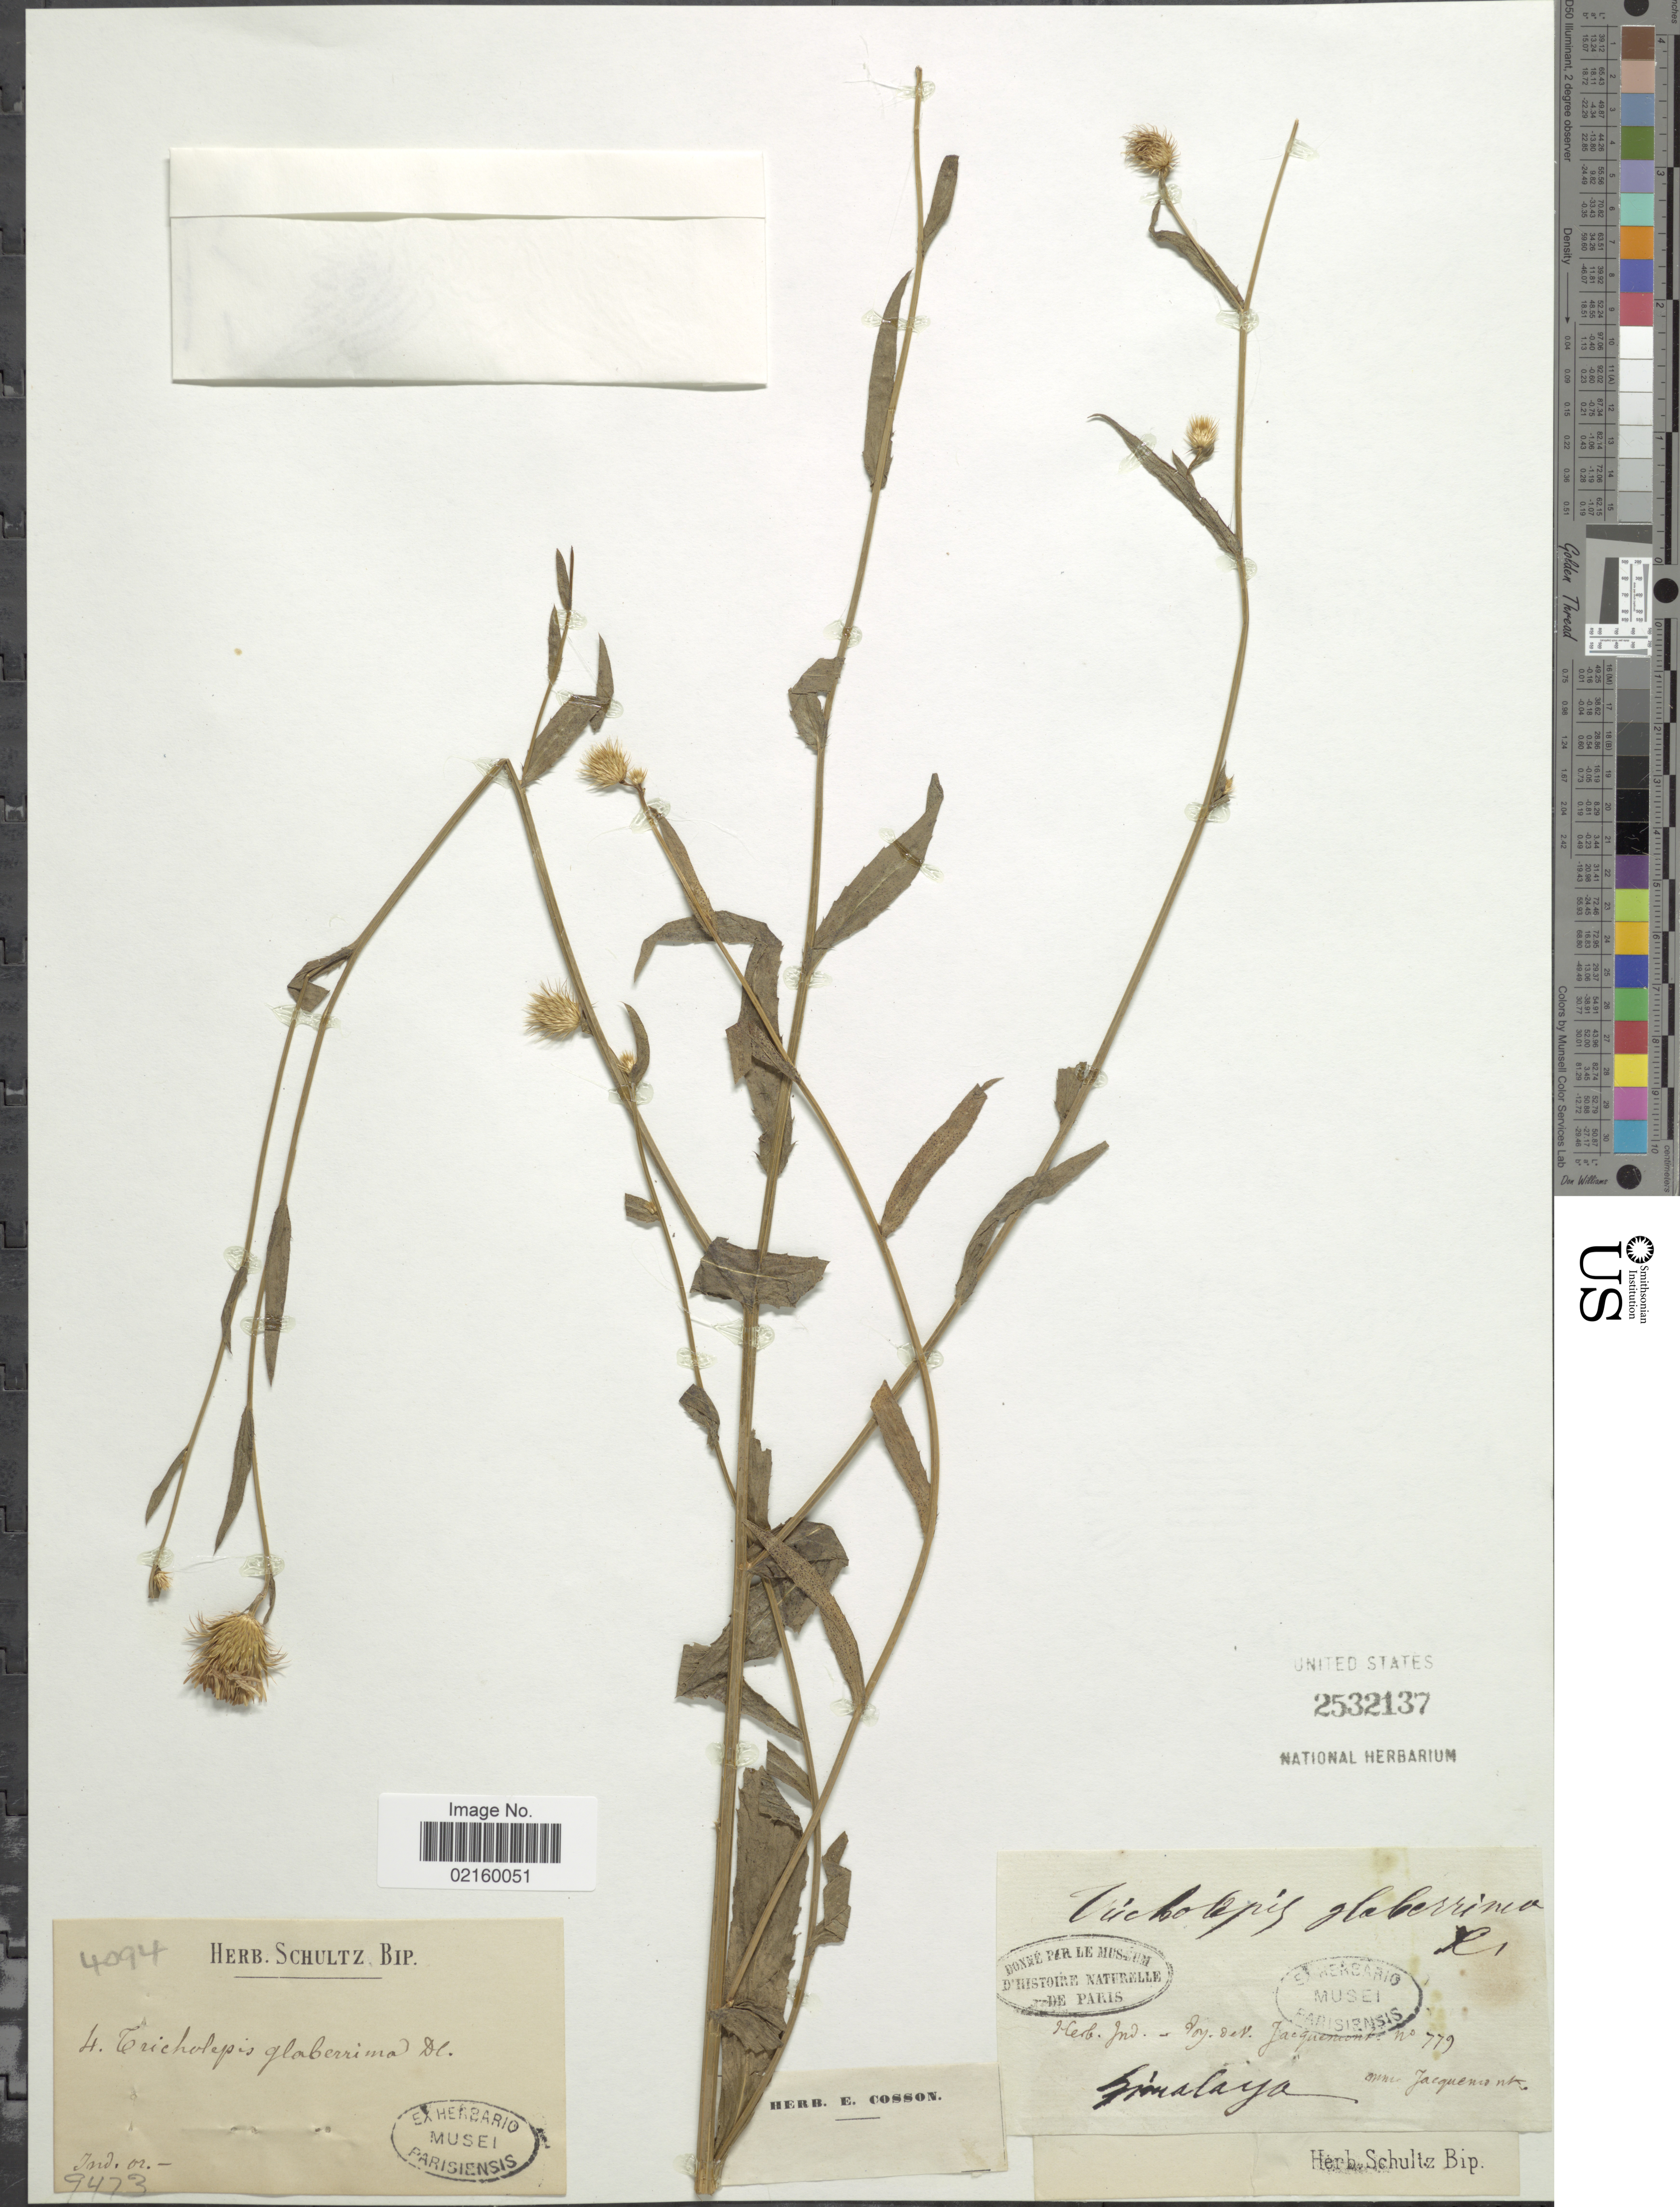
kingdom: Plantae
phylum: Tracheophyta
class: Magnoliopsida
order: Asterales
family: Asteraceae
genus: Tricholepis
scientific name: Tricholepis glaberrima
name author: DC.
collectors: V. Jacquemont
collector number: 779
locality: Himalaya, Ind. Or.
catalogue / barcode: US 2532137